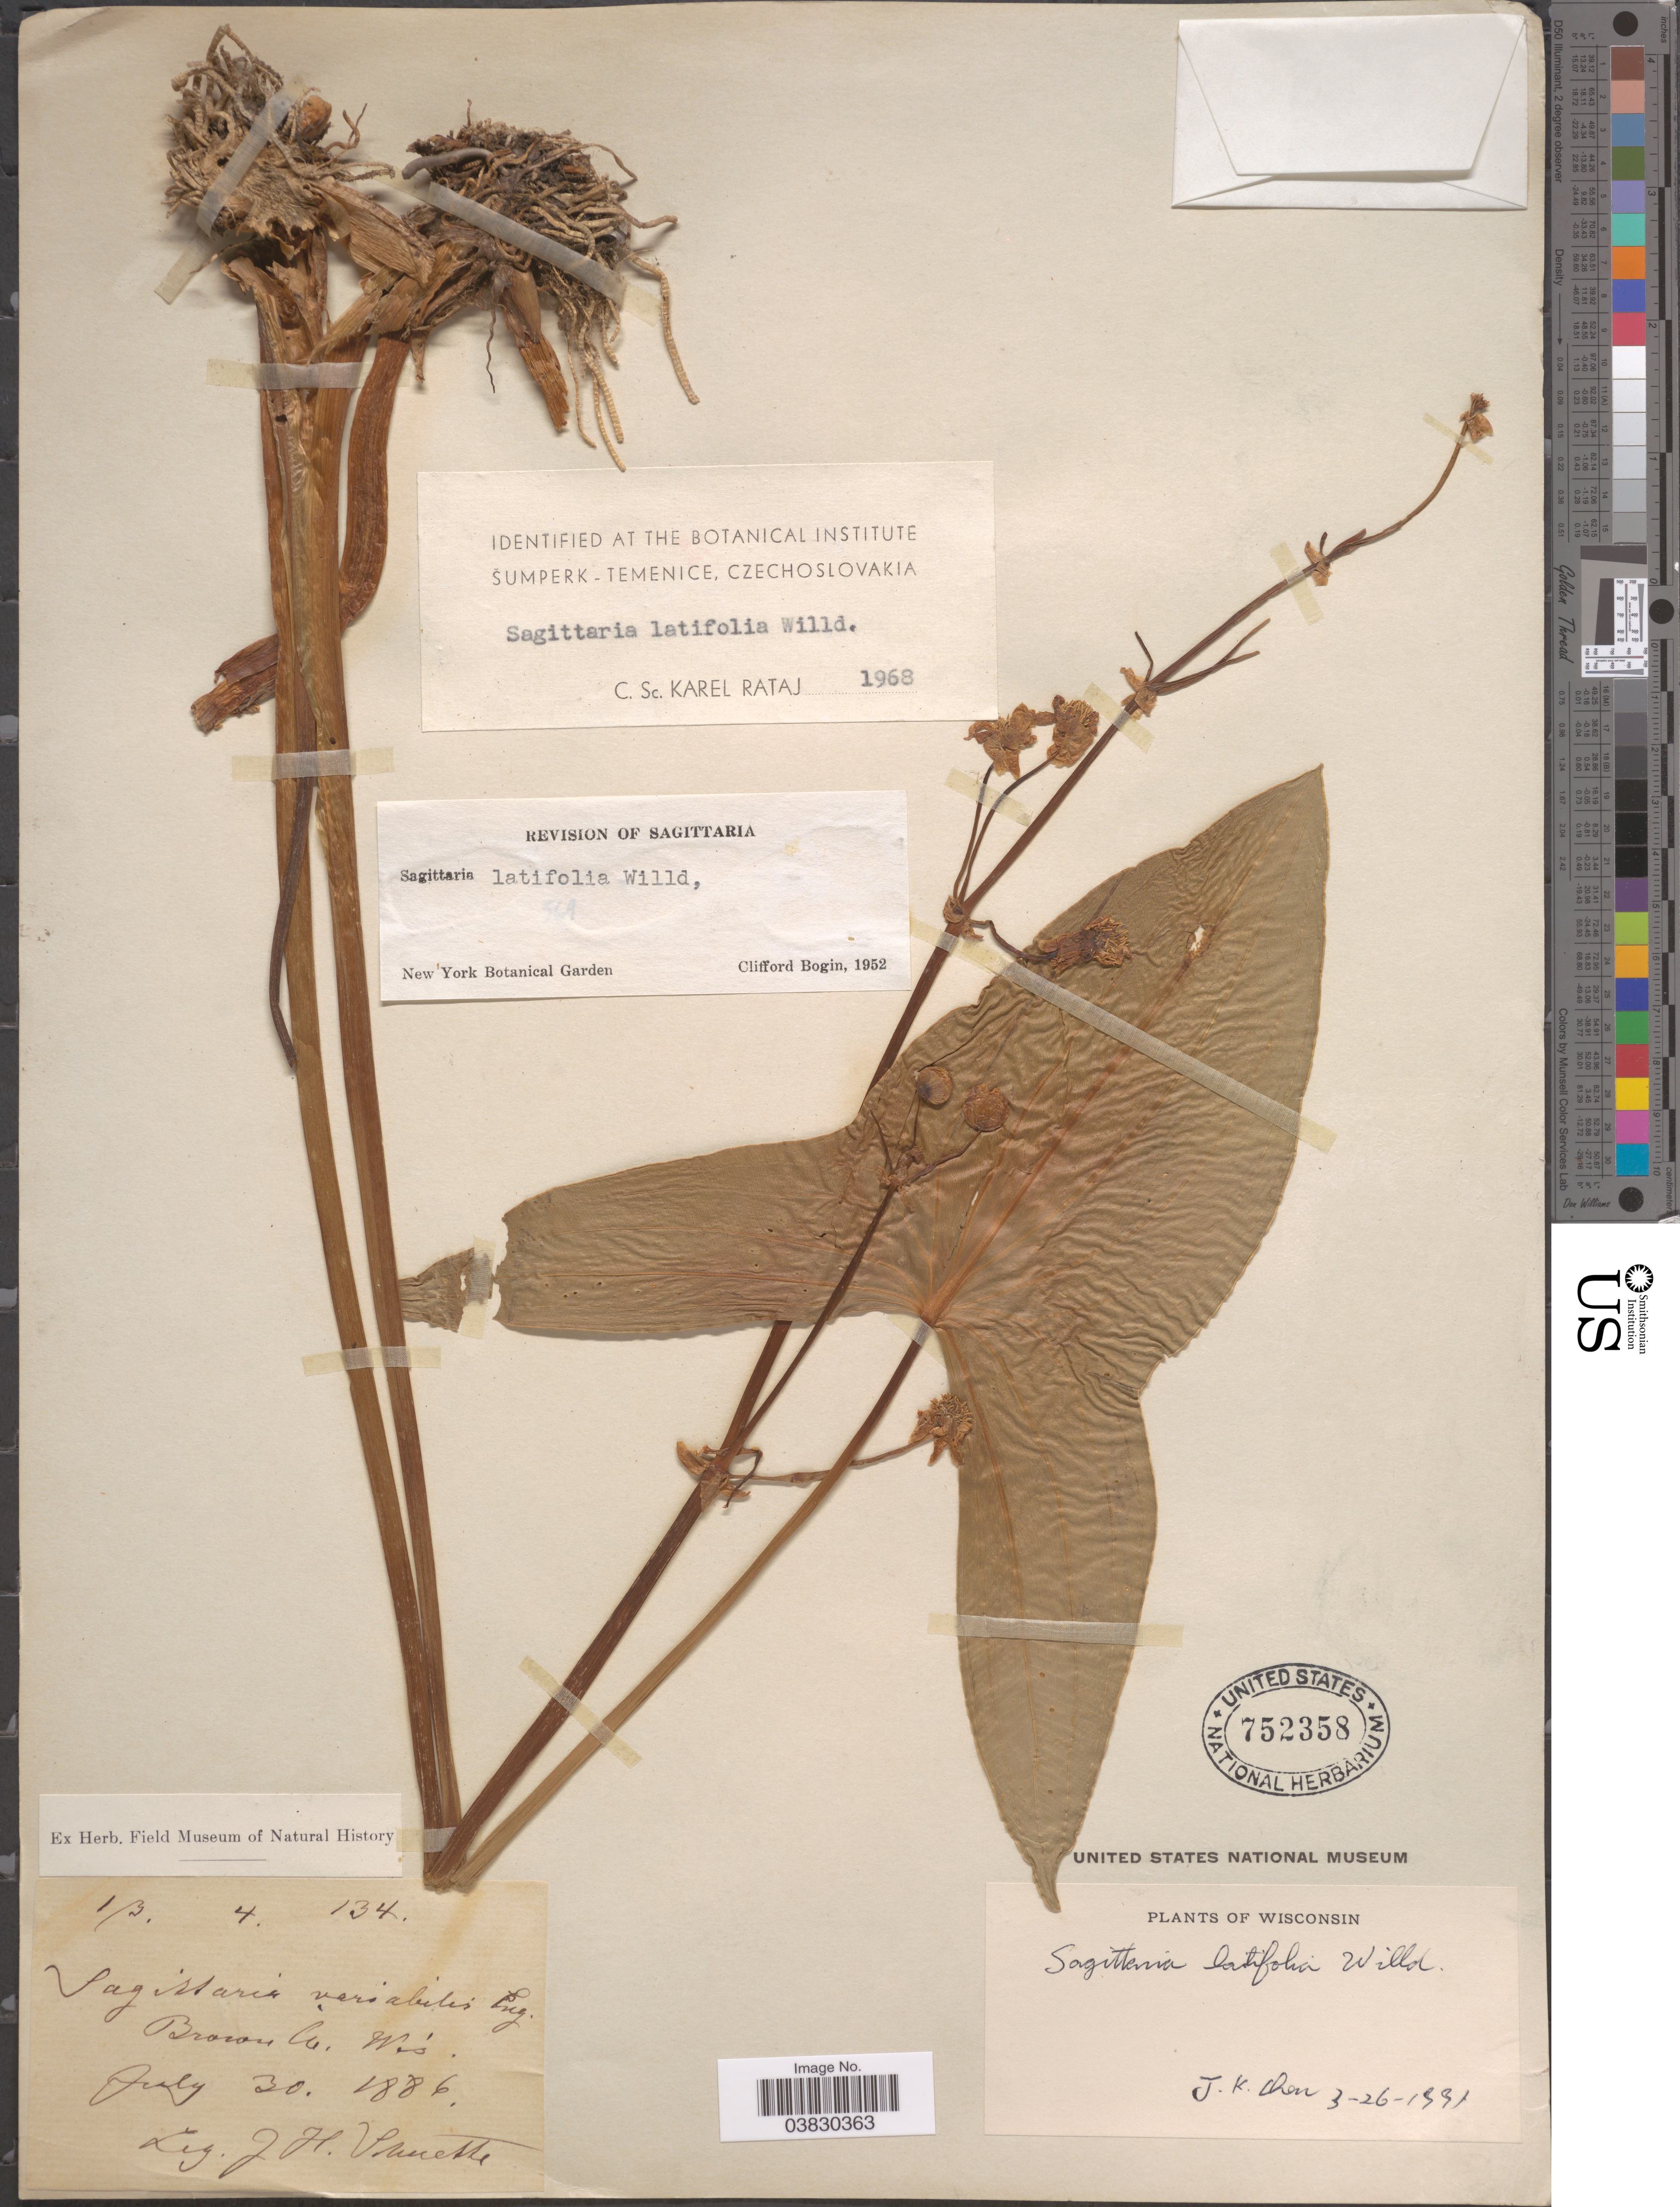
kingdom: Plantae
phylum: Tracheophyta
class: Liliopsida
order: Alismatales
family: Alismataceae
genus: Sagittaria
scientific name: Sagittaria latifolia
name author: Willd.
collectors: J. Vincette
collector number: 134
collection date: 1886-07-30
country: United States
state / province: Wisconsin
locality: Brown Co.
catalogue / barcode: US 752358